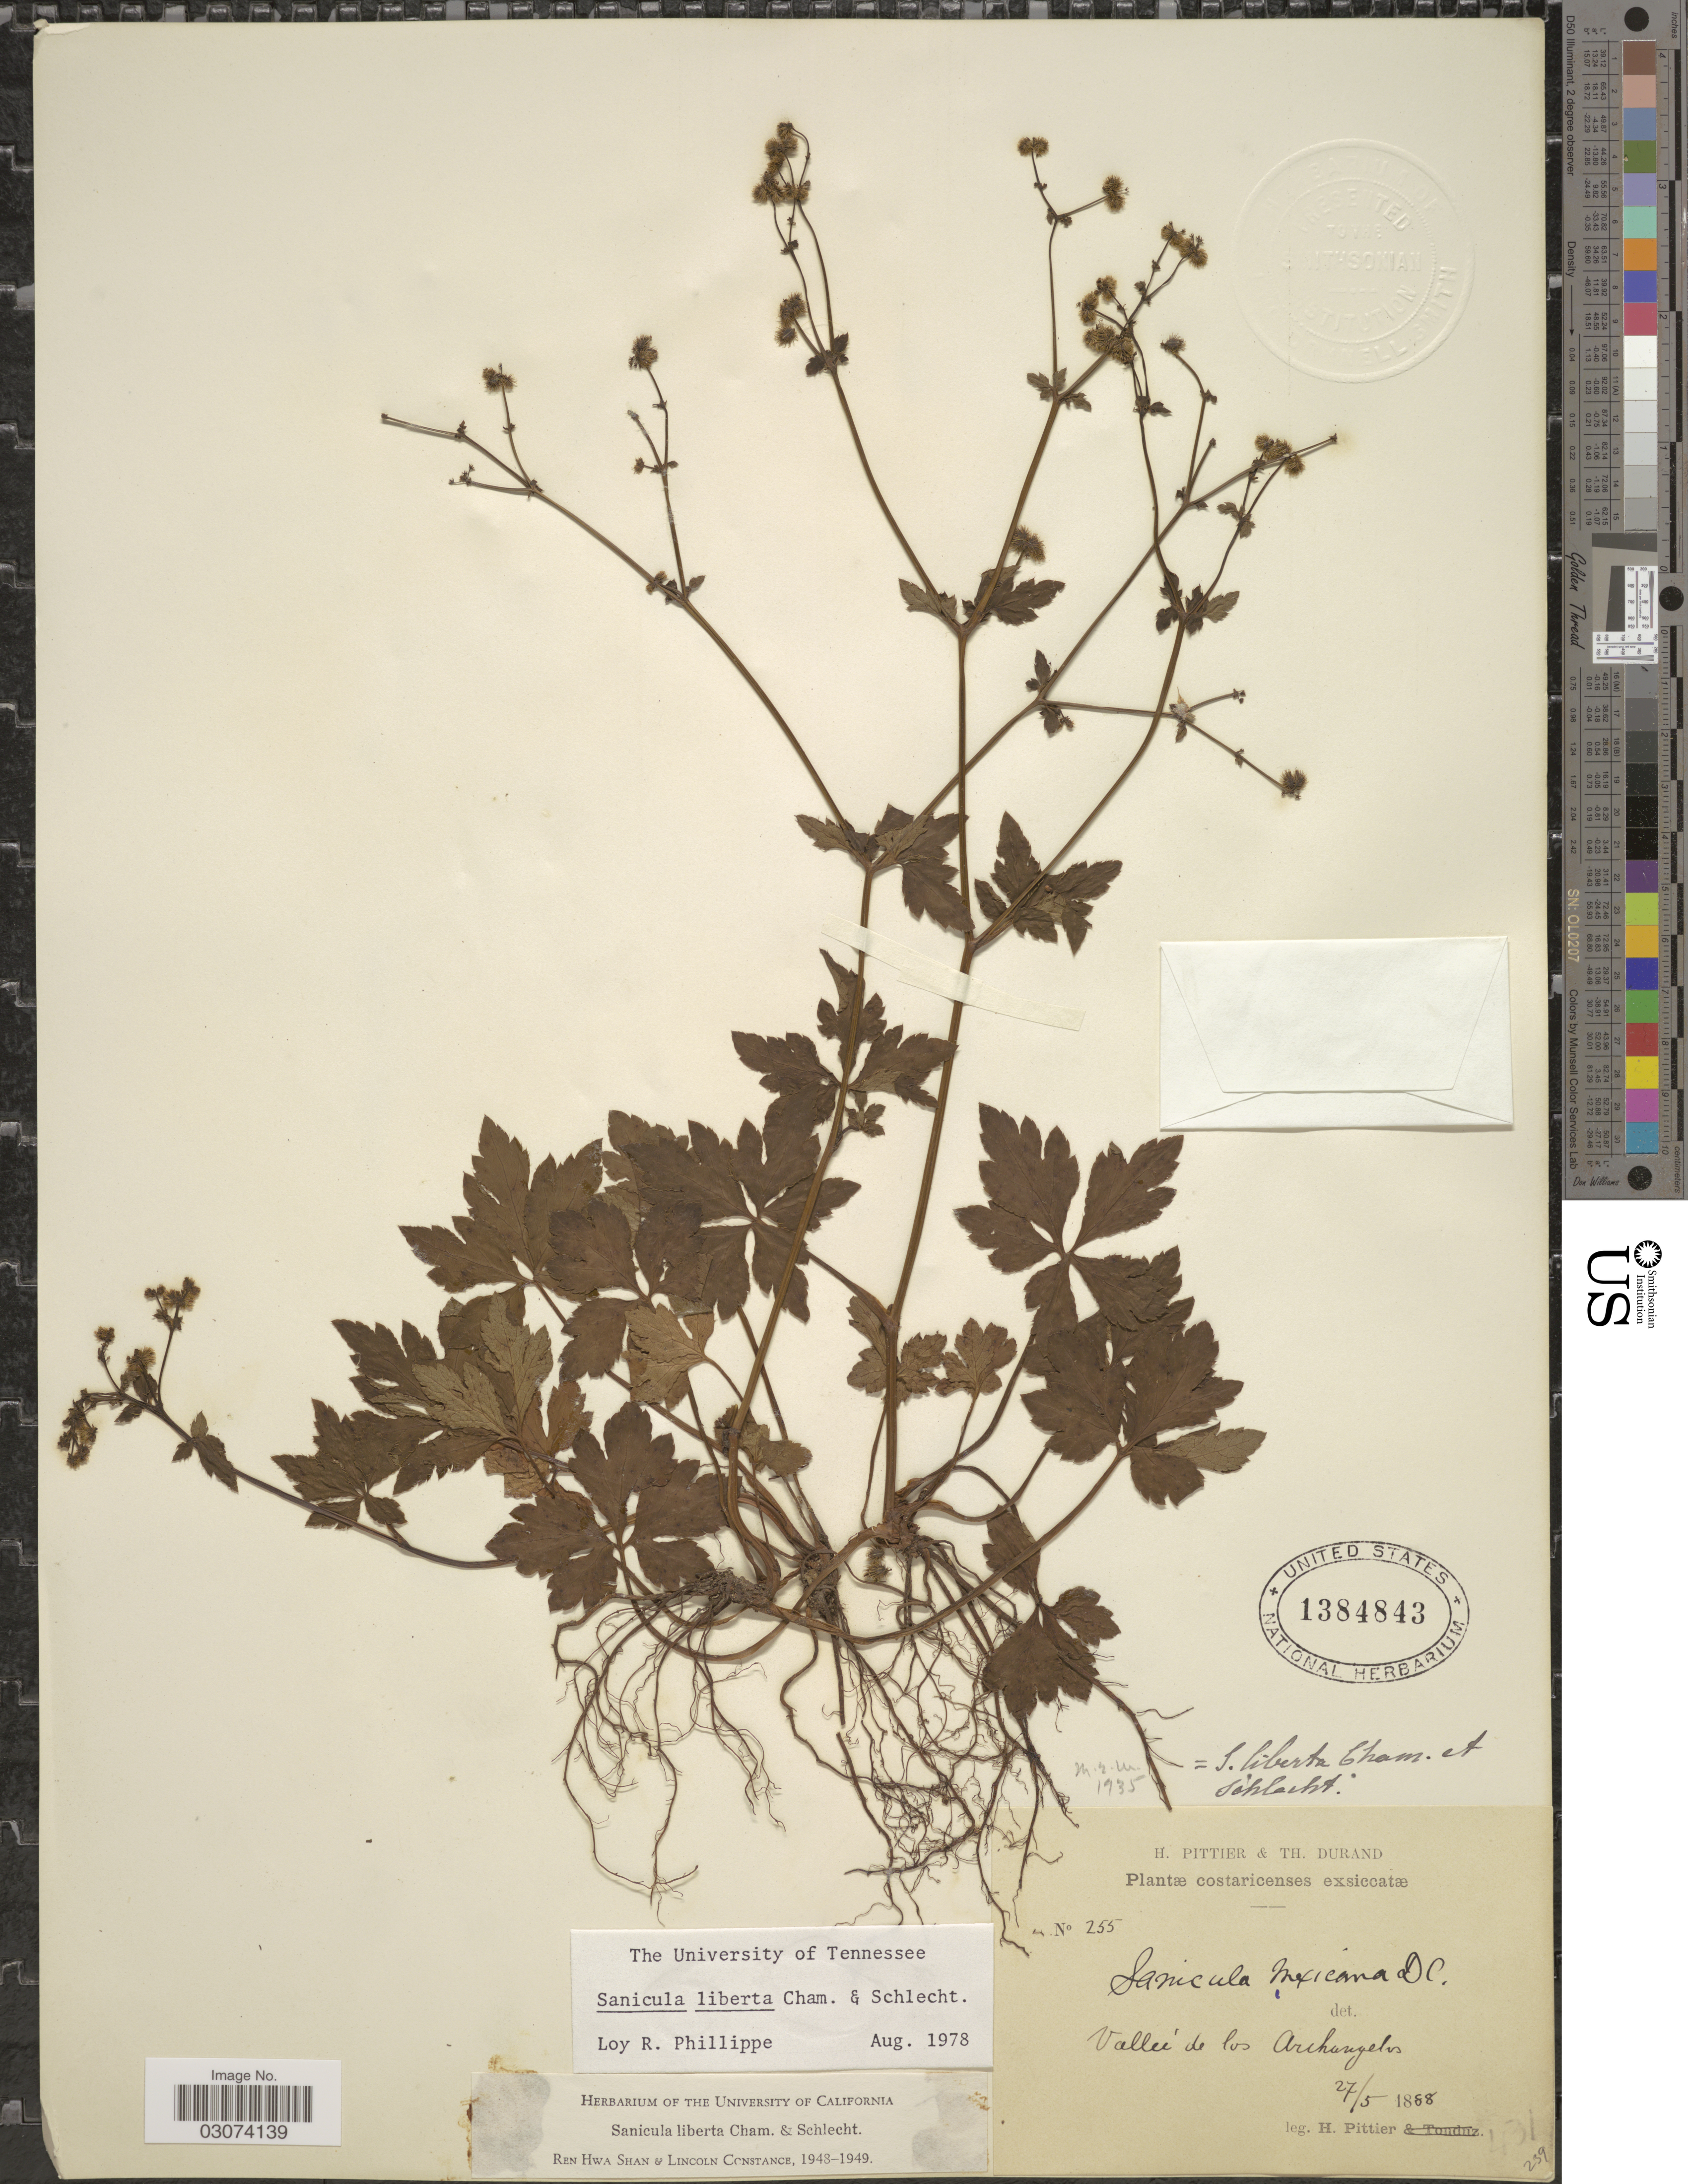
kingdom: Plantae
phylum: Tracheophyta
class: Magnoliopsida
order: Apiales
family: Apiaceae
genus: Sanicula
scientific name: Sanicula liberta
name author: Cham. & Schltdl.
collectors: H. F. Pittier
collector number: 25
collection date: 1888-05-27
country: Costa Rica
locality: Valleé de los Archangelos.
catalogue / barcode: US 1384843